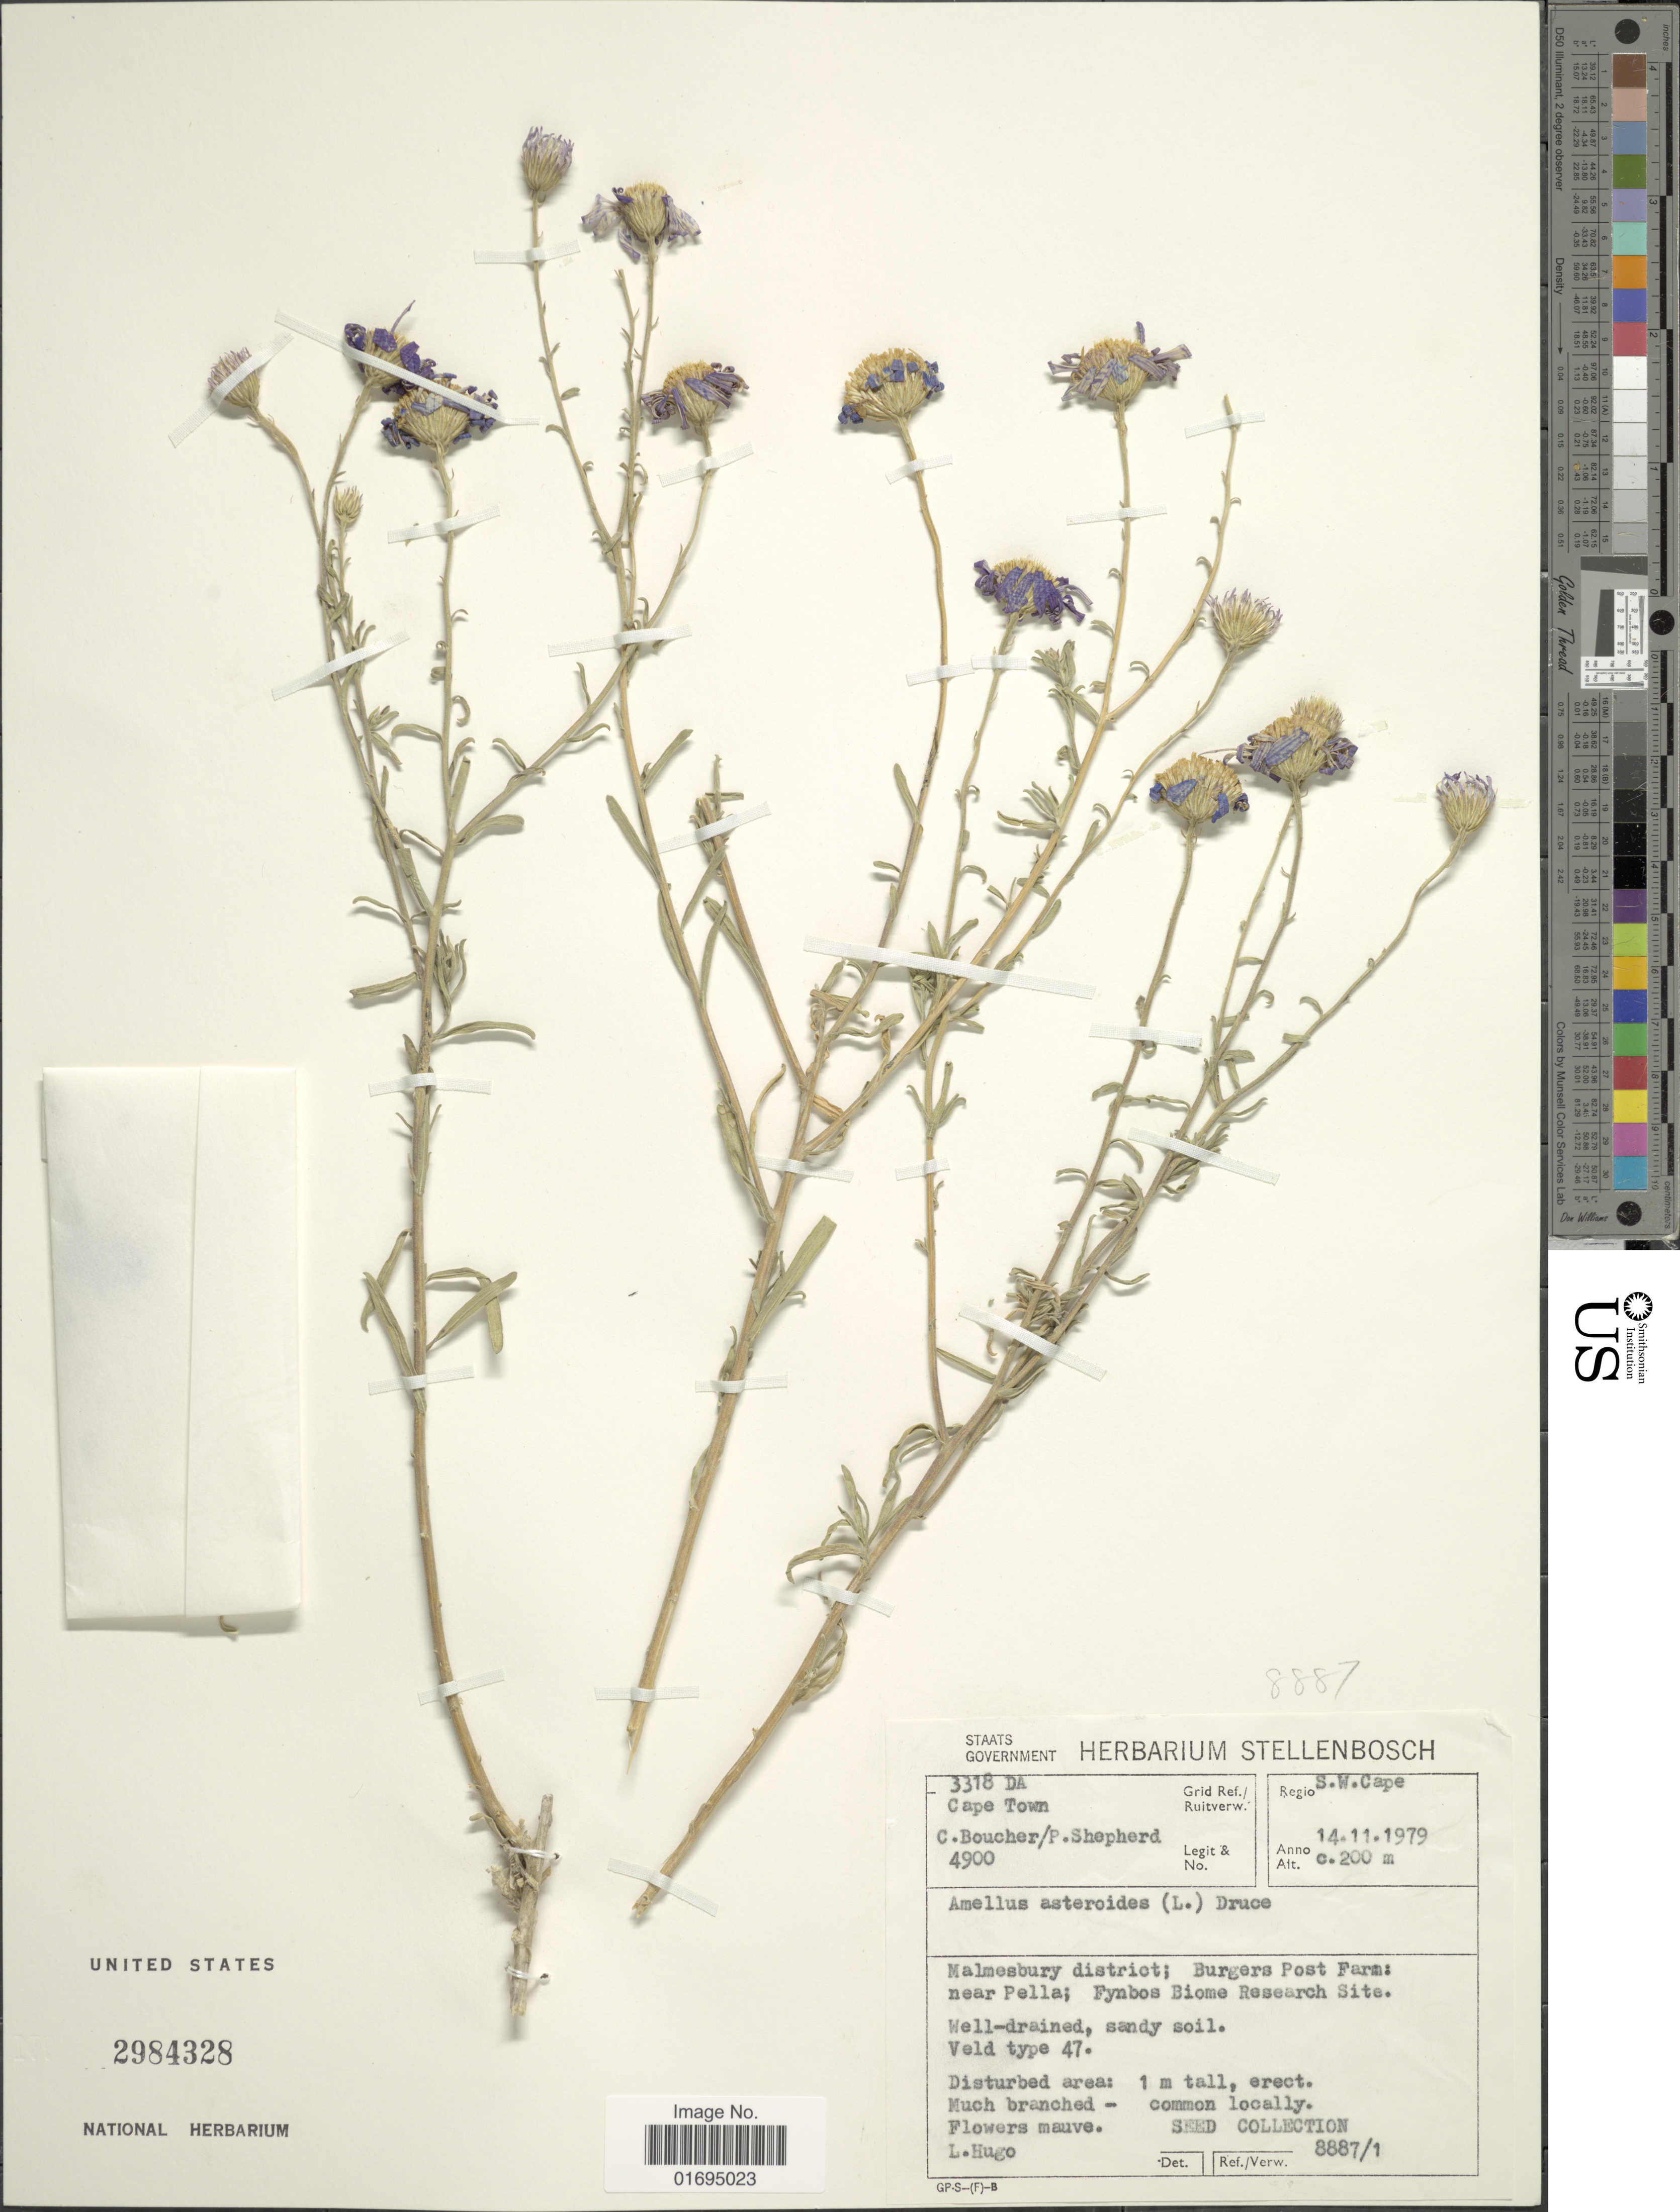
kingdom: Plantae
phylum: Tracheophyta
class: Magnoliopsida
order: Asterales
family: Asteraceae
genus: Amellus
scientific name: Amellus asteroides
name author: Druce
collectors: C. Boucher & P. Shepherd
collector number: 4900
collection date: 1979-11-14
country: South Africa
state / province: Western Cape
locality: S. W. Cape, Malmesbury district; Burgers Post Farm: near Pella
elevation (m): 200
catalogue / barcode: US 2984328